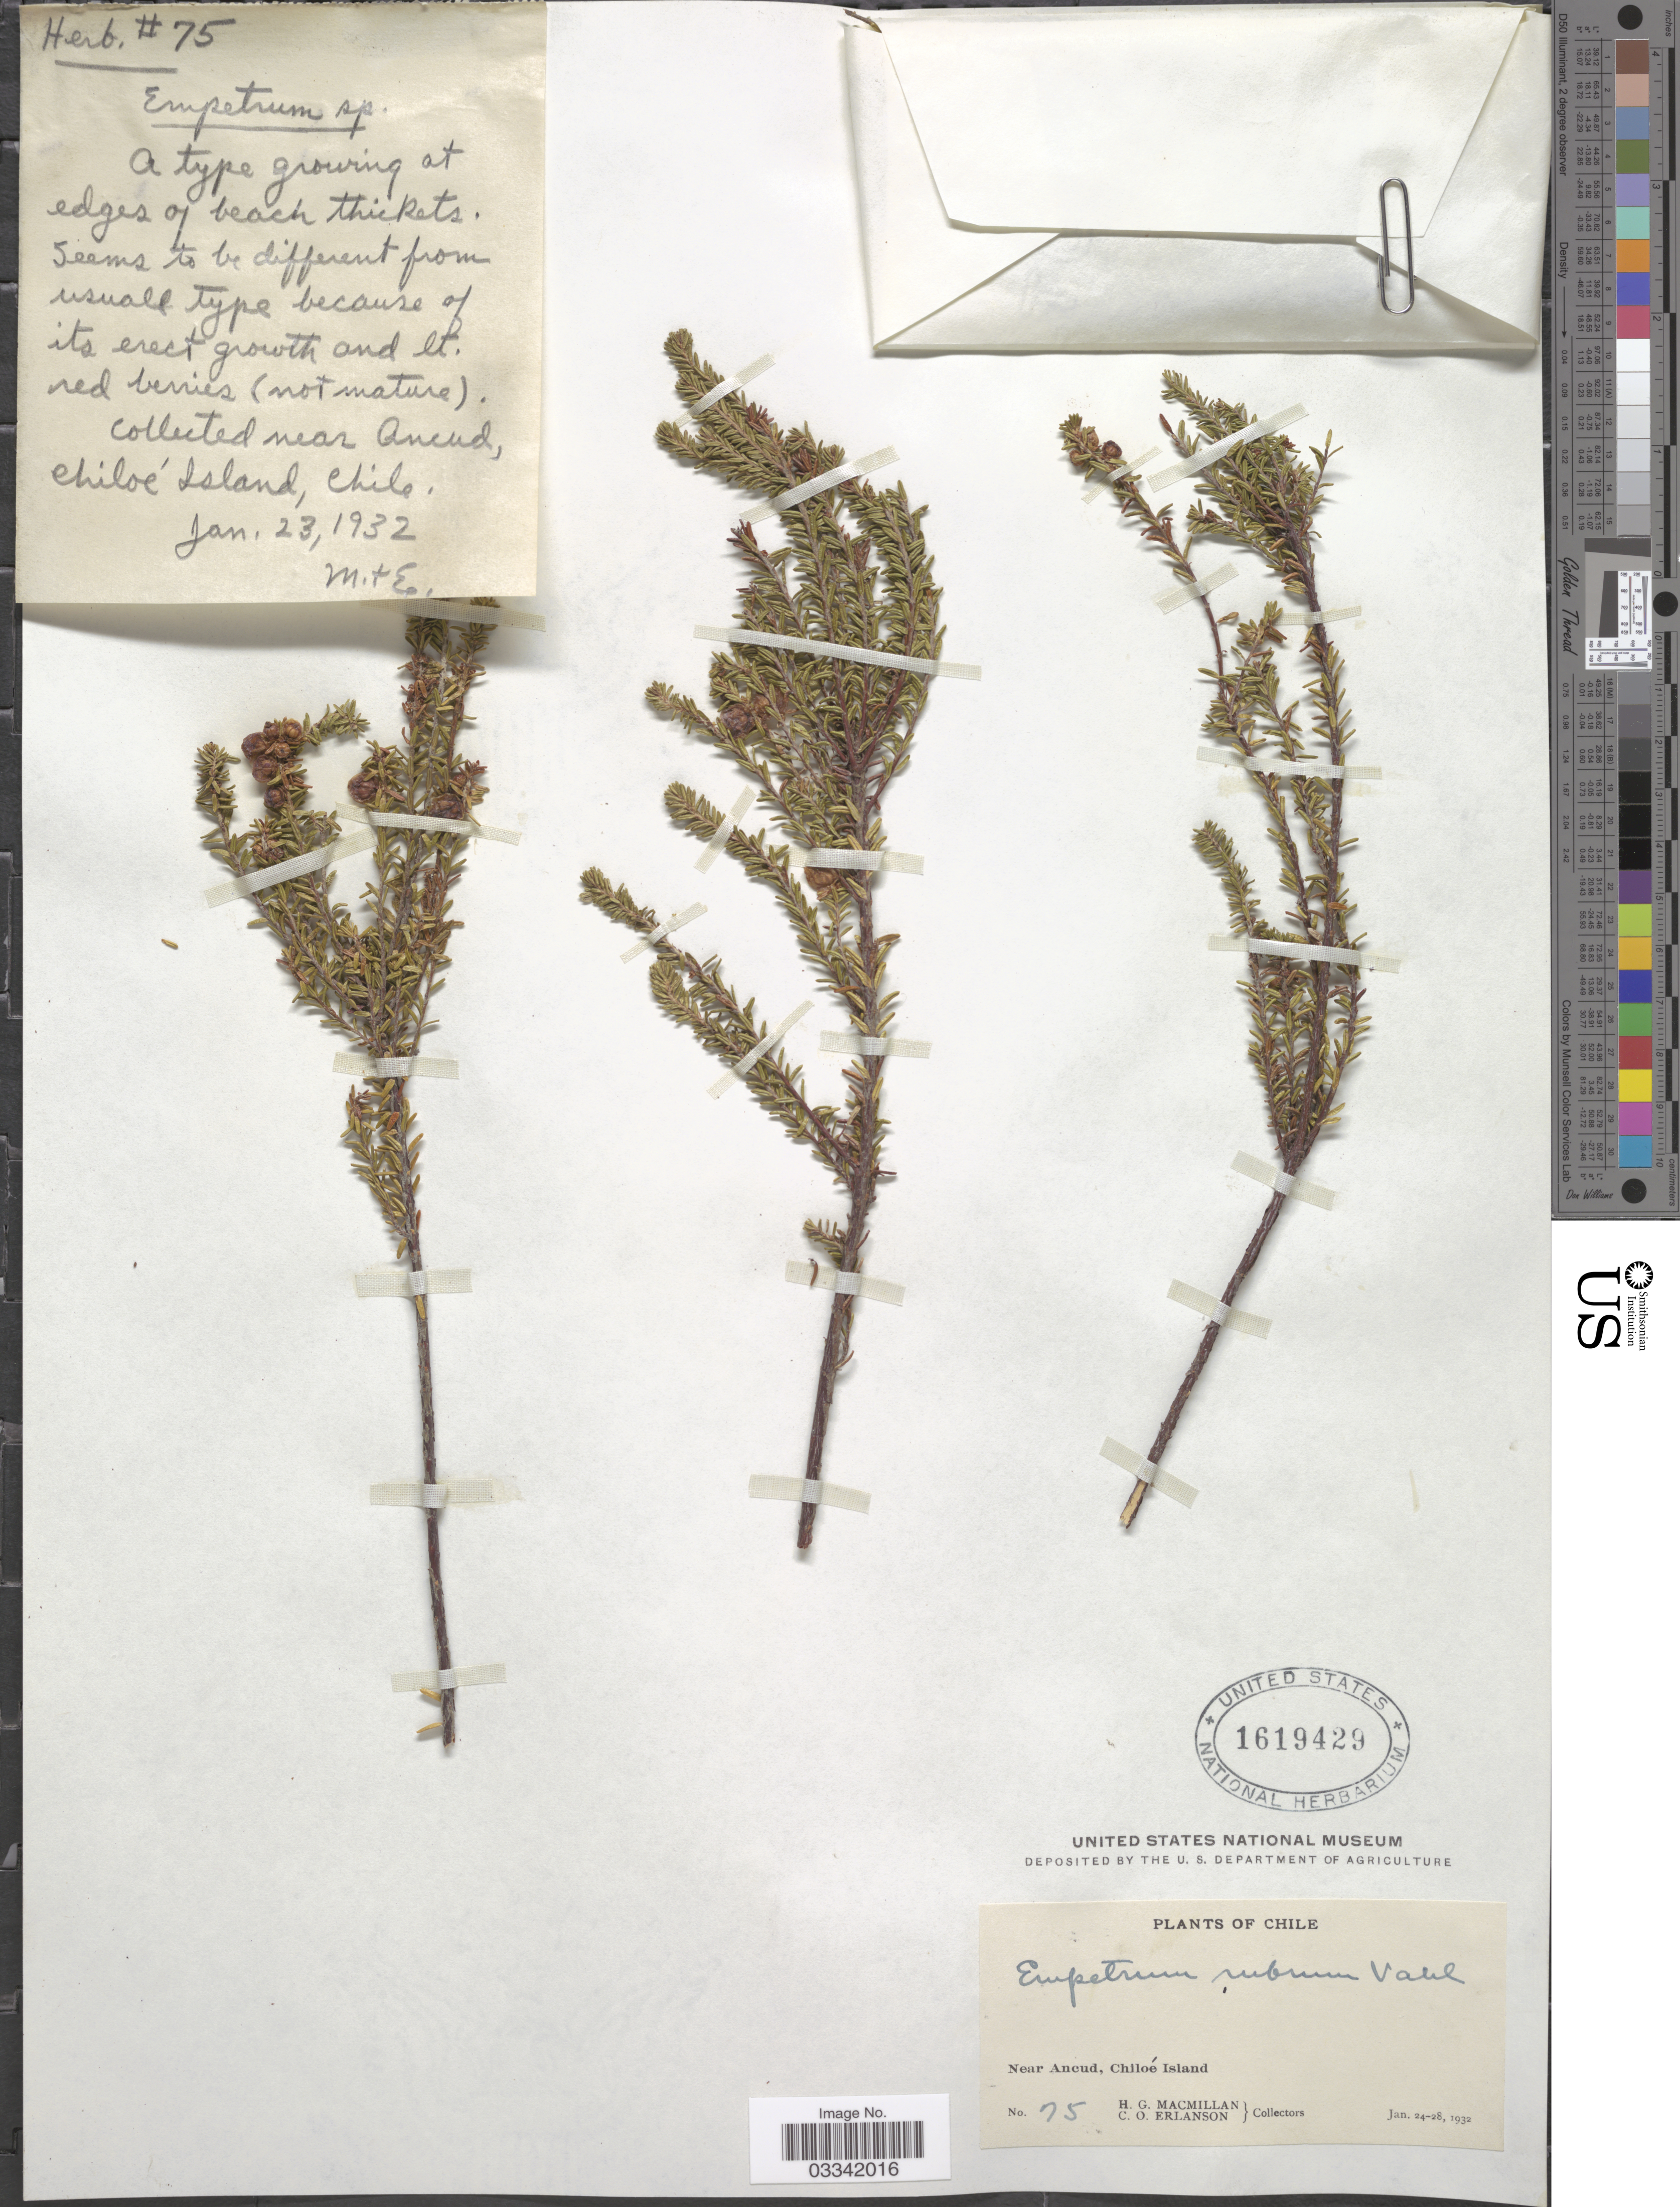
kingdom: Plantae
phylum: Tracheophyta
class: Magnoliopsida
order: Ericales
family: Ericaceae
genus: Empetrum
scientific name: Empetrum rubrum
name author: Vahl ex Willd.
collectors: H. MacMillan & C. O. Erlanson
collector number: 75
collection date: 1932-01-24/1932-01-28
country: Chile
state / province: Arica y Parinacota (XV)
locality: Near Ancud, Chiloé Island.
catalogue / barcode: US 1619429